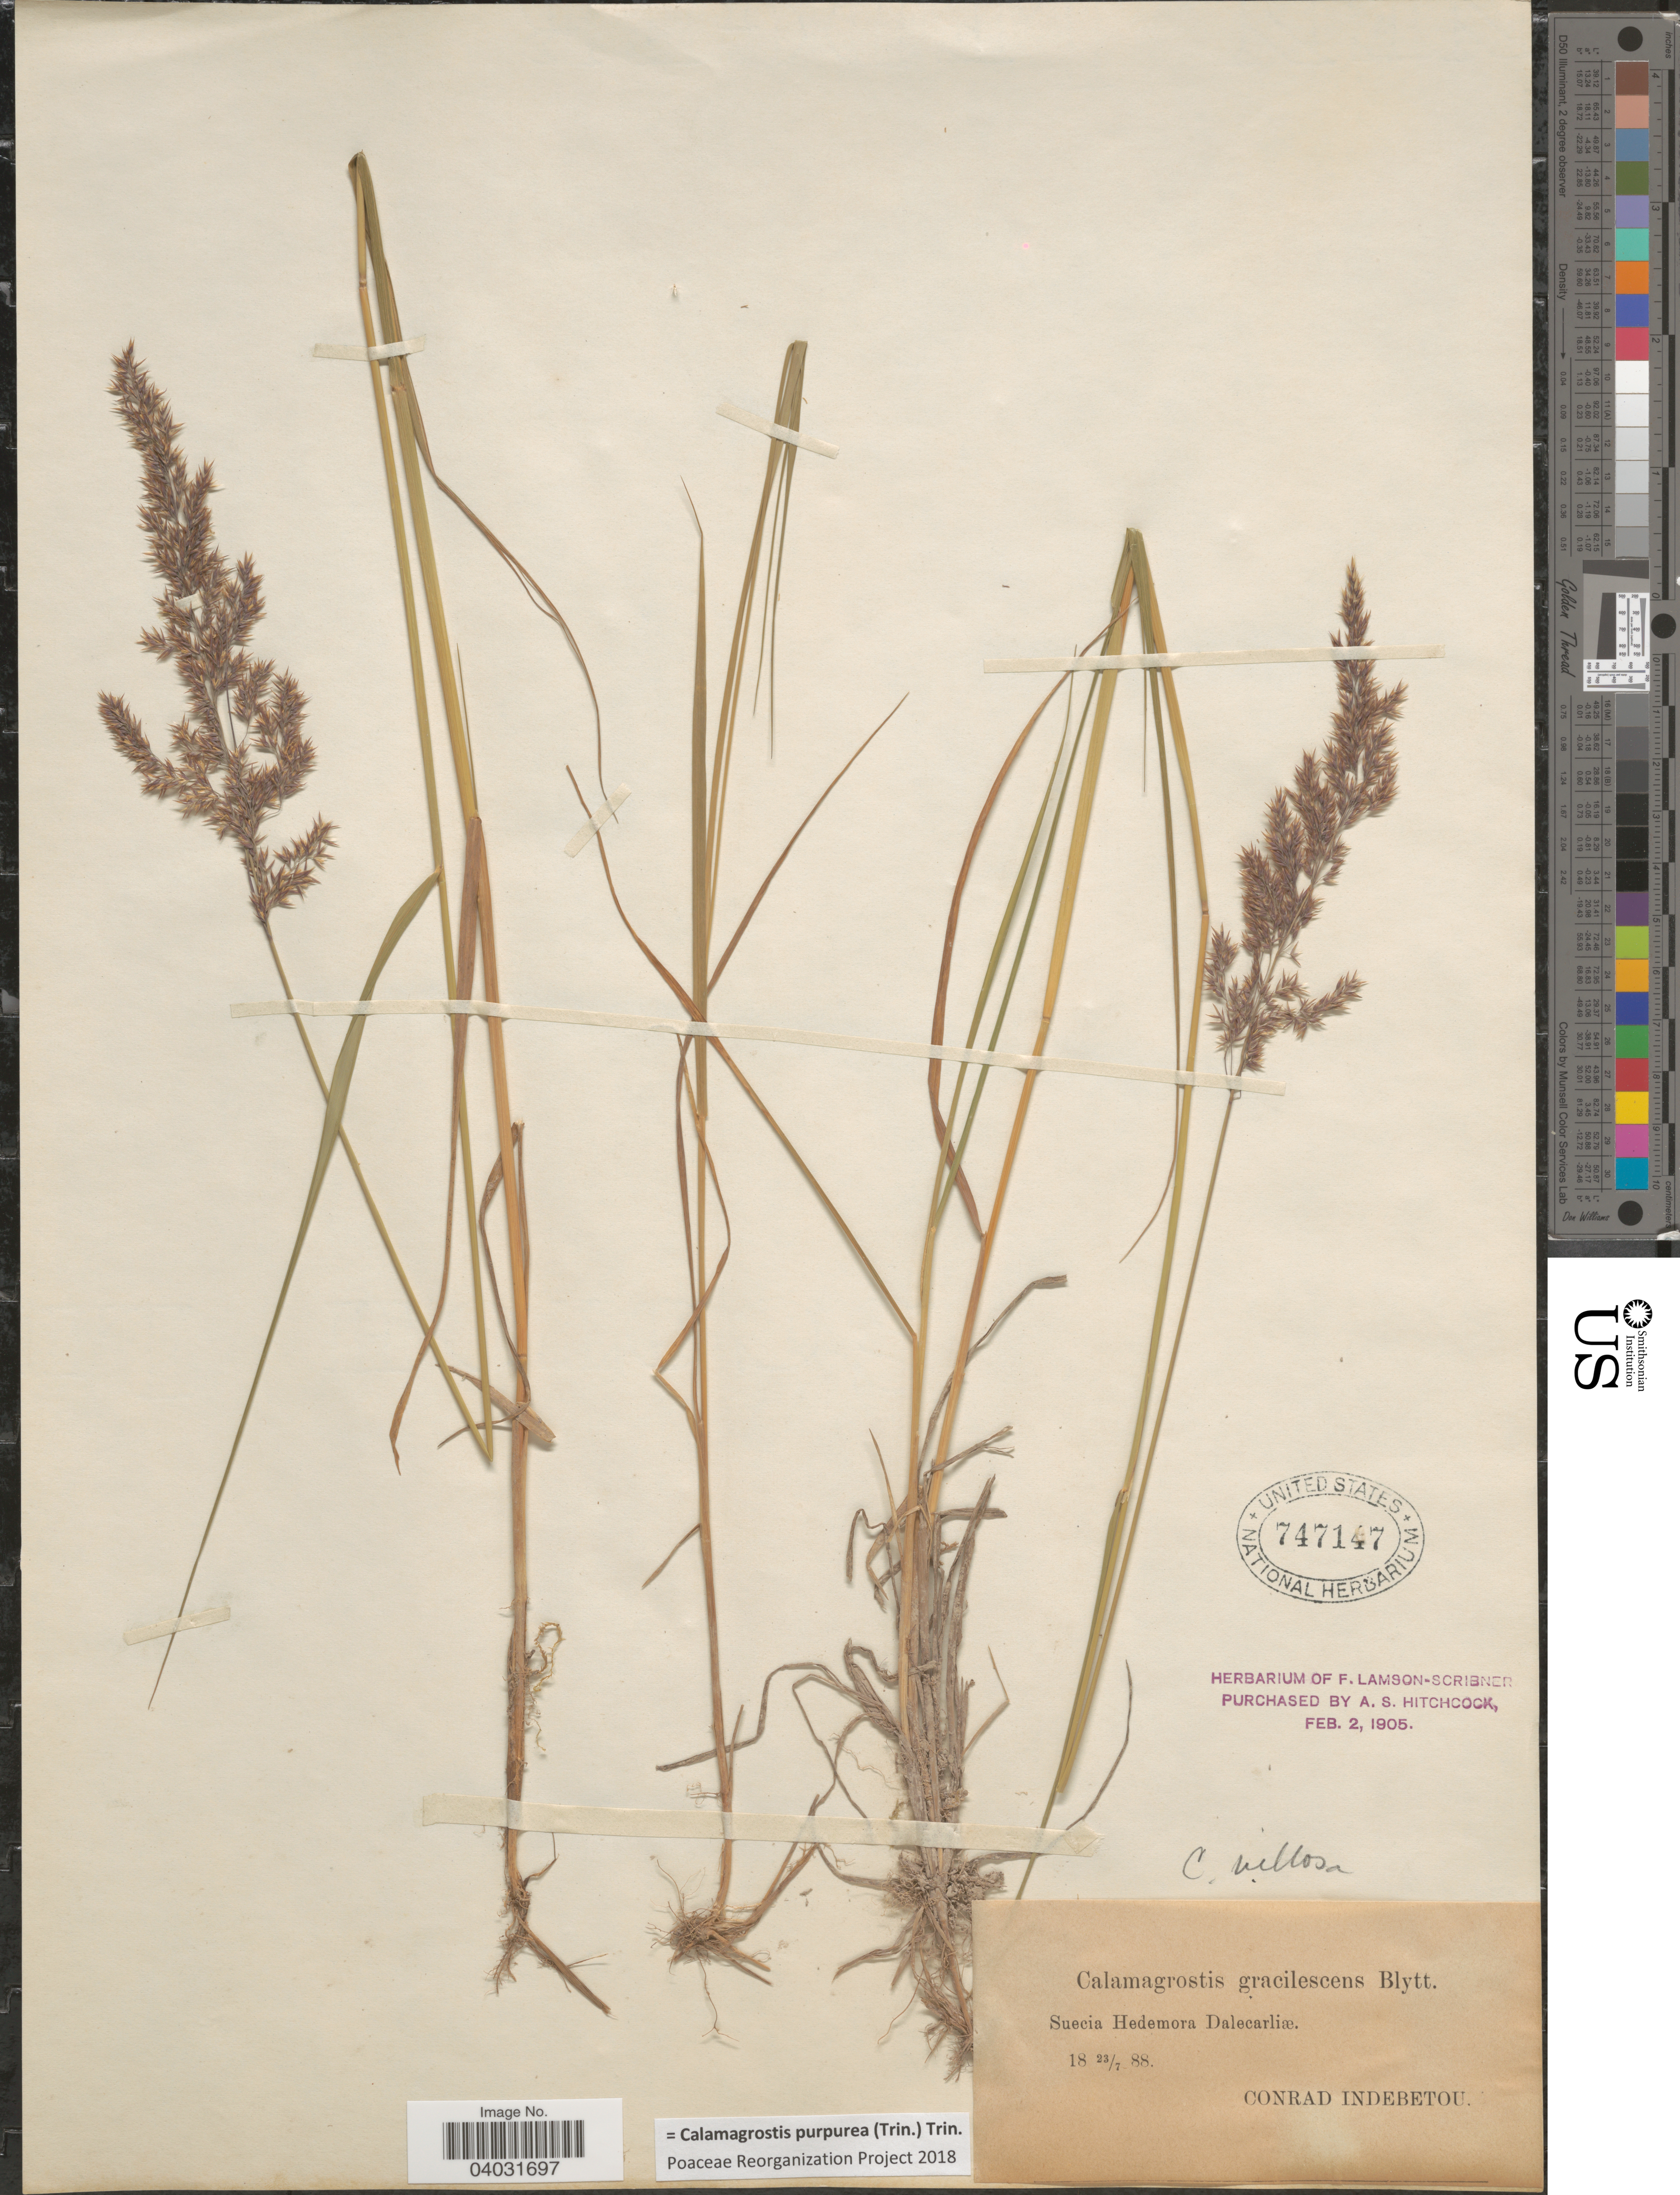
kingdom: Plantae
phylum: Tracheophyta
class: Liliopsida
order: Poales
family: Poaceae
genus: Calamagrostis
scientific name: Calamagrostis villosa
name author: J.F. Gmel.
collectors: C. Indebetou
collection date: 1888-07-23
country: Sweden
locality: Suecia Hedemora Dalecarliæ.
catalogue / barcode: US 747147